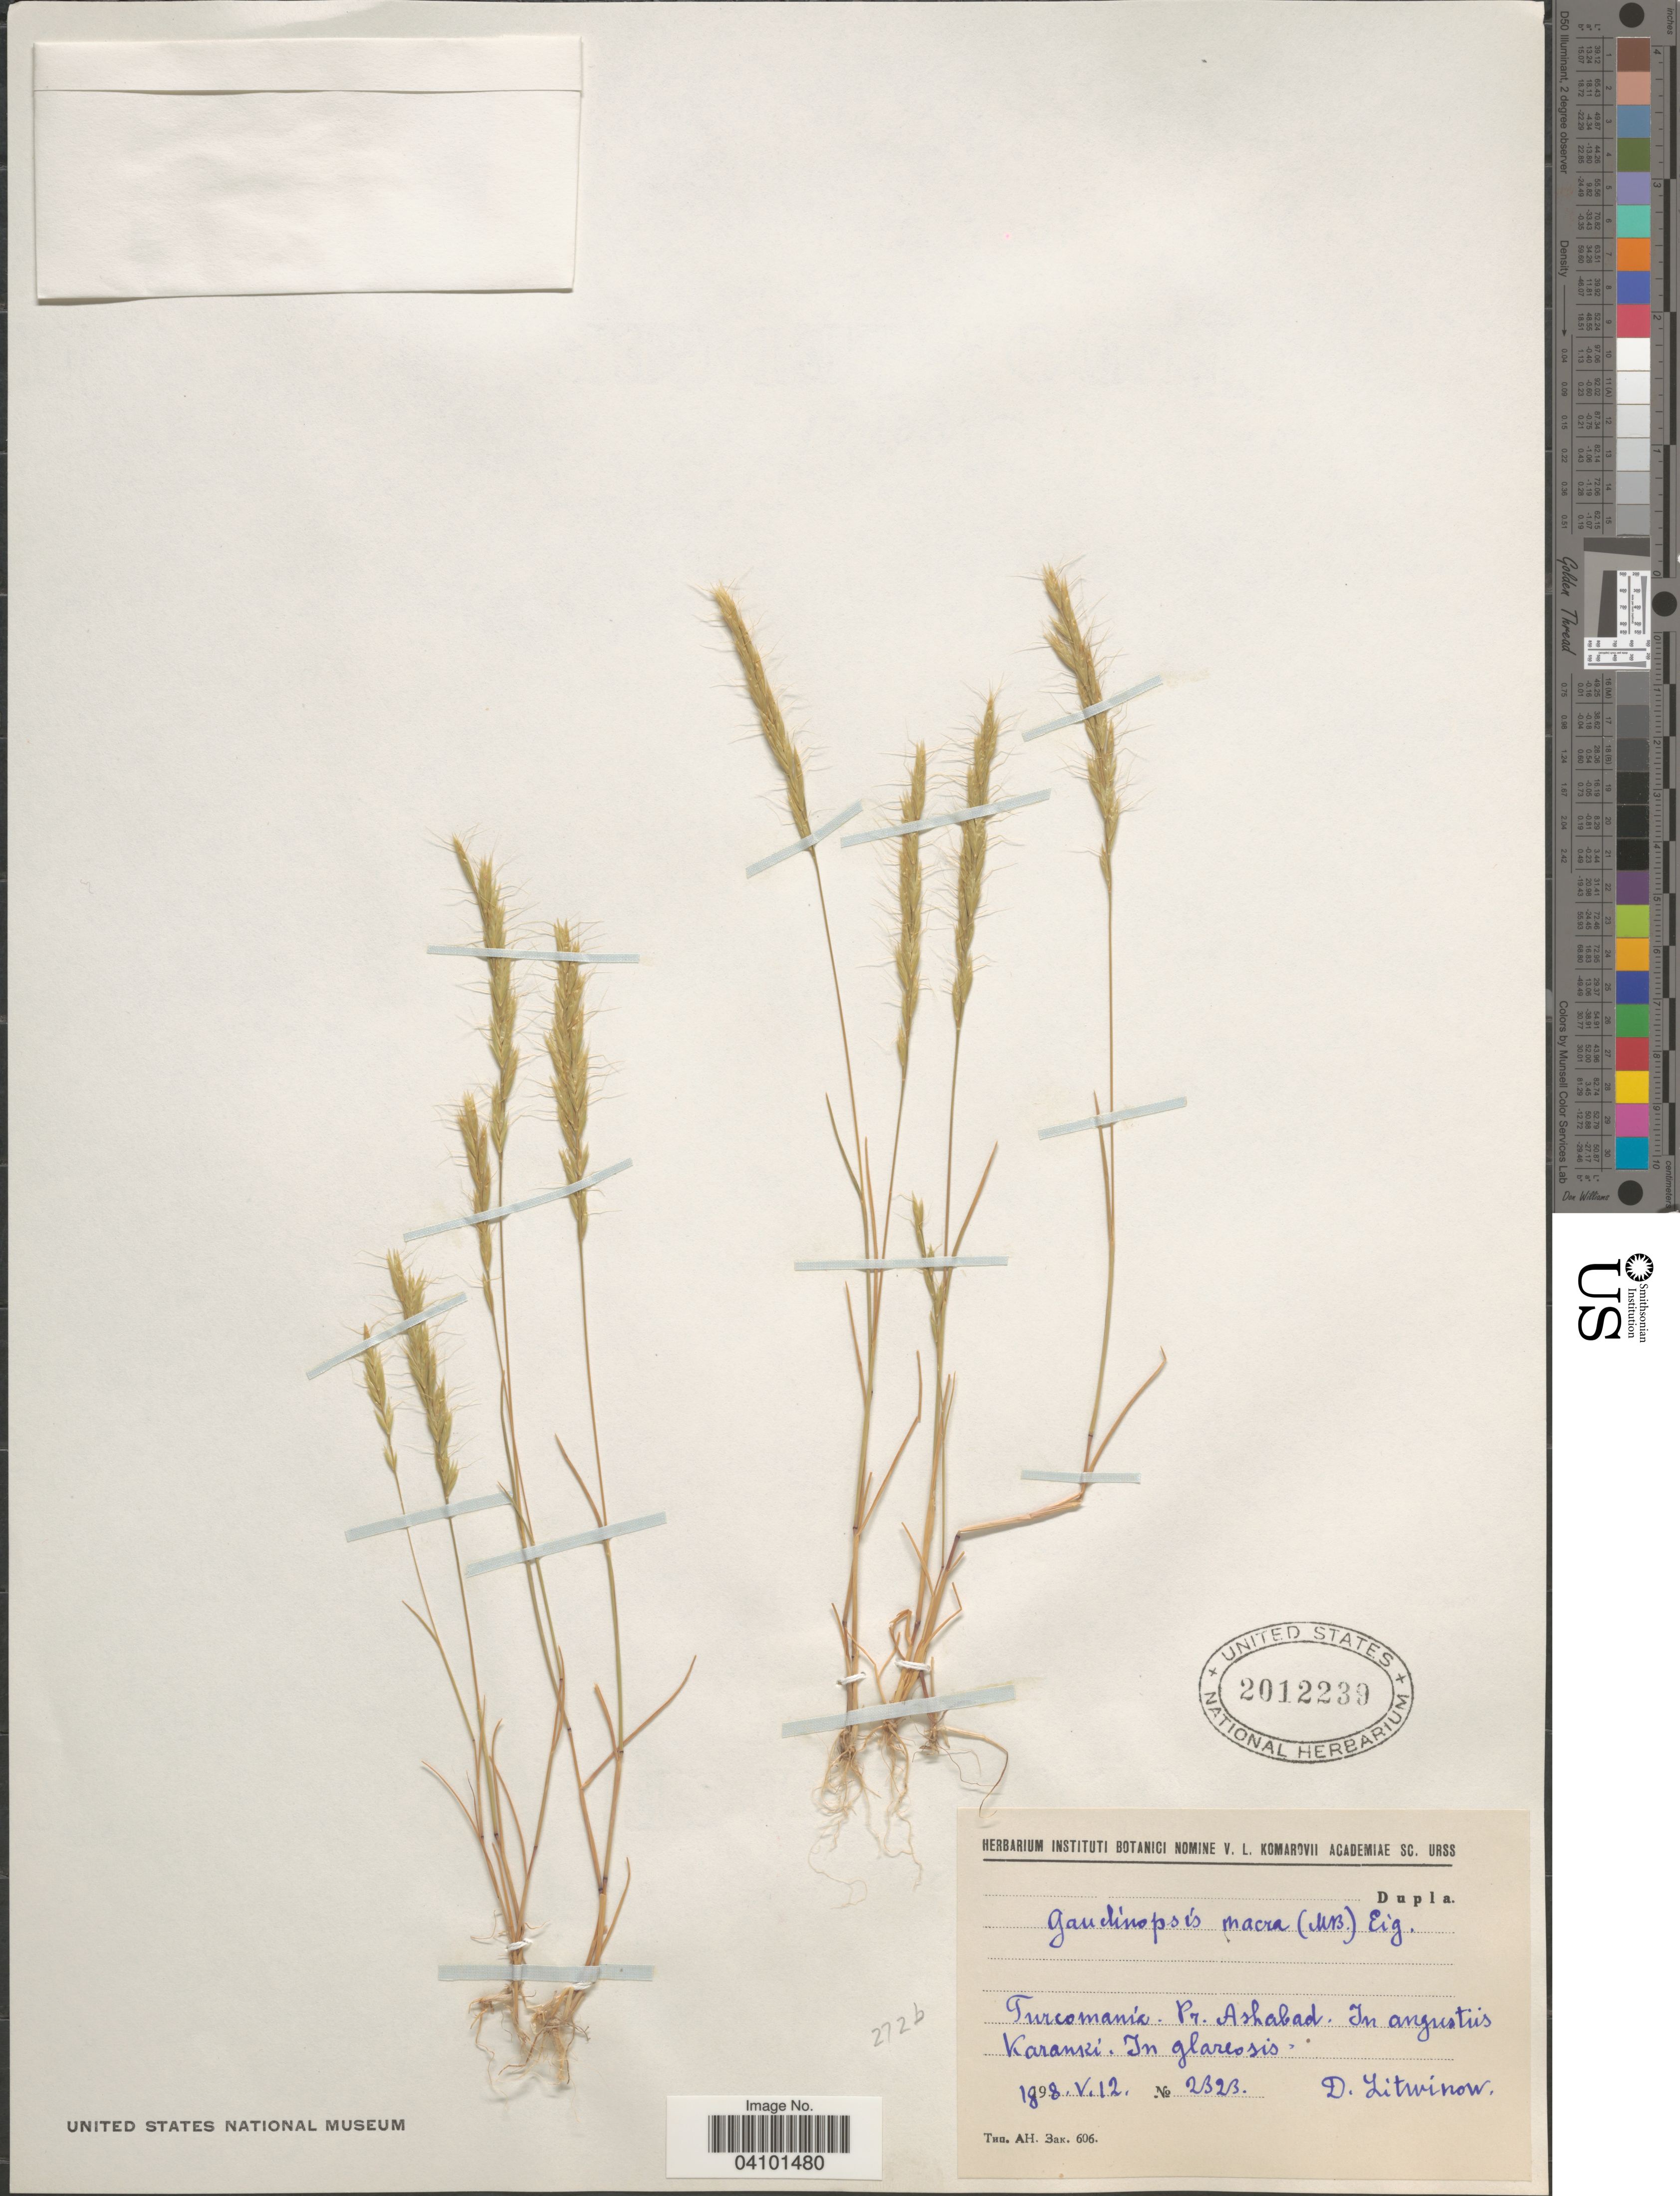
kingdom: Plantae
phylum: Tracheophyta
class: Liliopsida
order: Poales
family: Poaceae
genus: Gaudinopsis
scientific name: Gaudinopsis macra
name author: (Steven ex M. Bieb.) Eig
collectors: D. Litwinow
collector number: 2323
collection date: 1898-05-12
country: Turkmenistan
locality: Turcomania. Pr. Ashabad. In angustiis Karanki. In glareosis.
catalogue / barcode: US 2012239